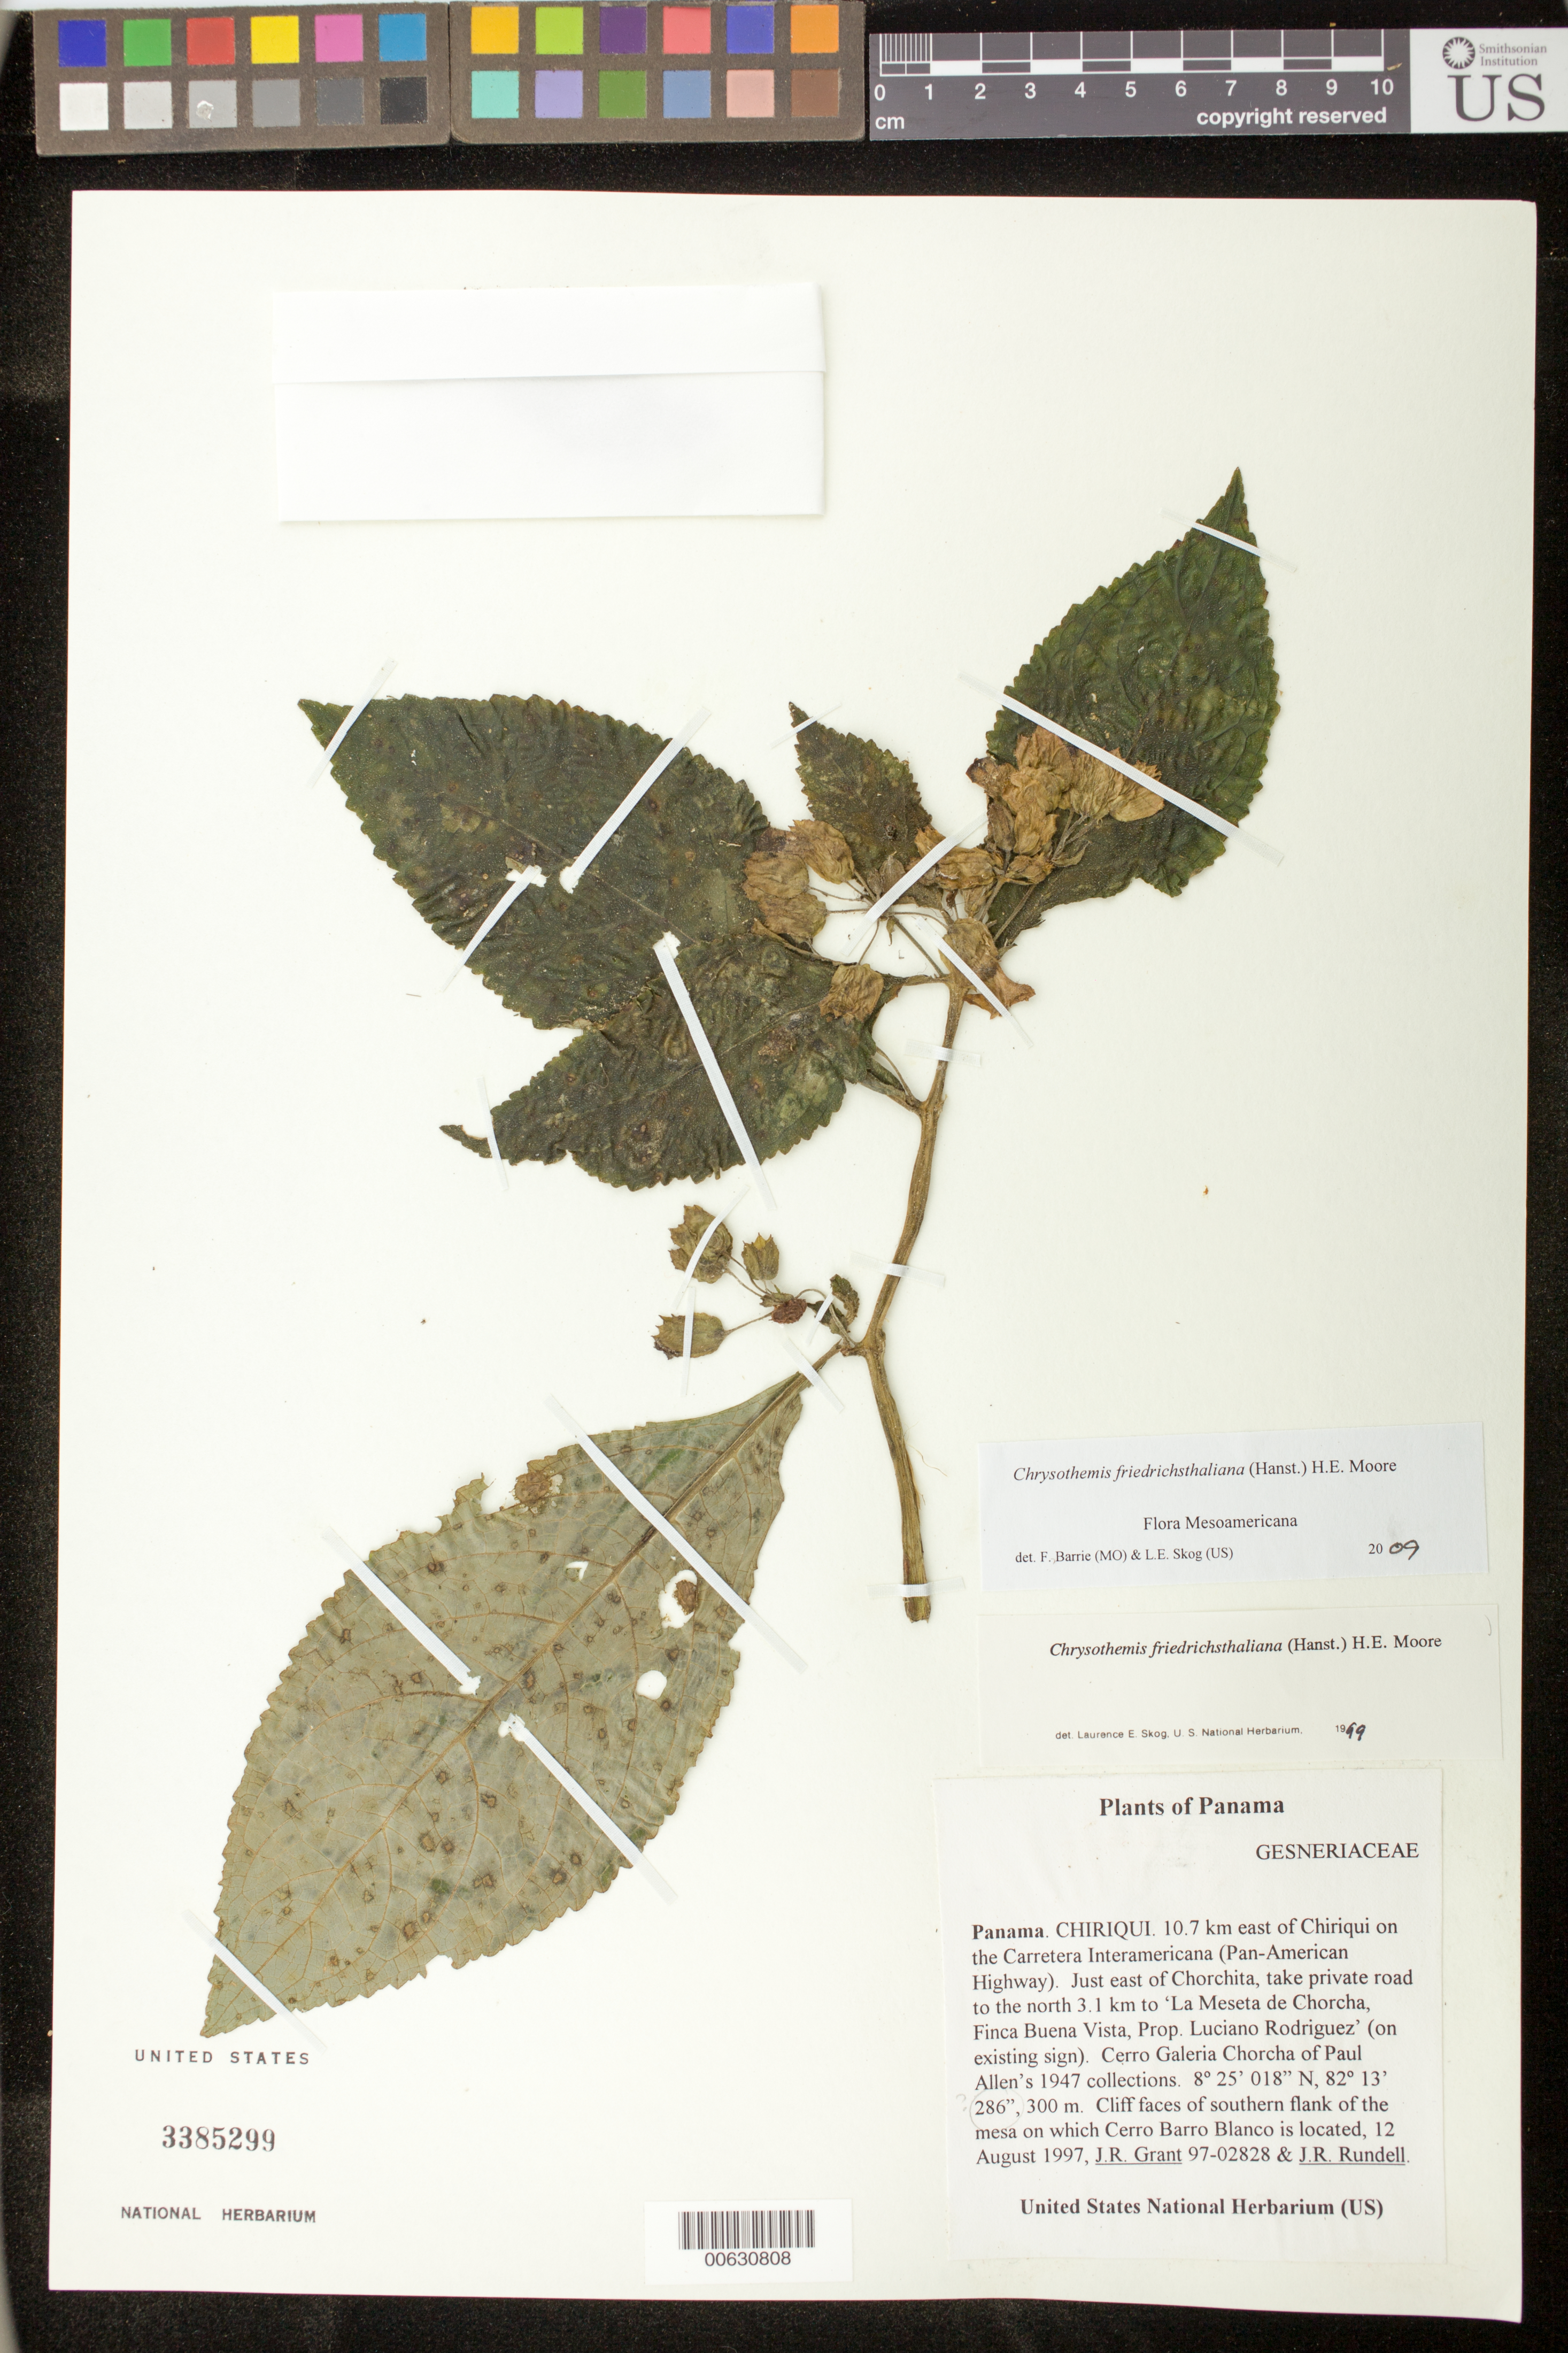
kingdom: Plantae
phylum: Tracheophyta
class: Magnoliopsida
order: Lamiales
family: Gesneriaceae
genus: Chrysothemis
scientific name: Chrysothemis friedrichsthaliana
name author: (Hanst.) H.E. Moore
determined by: Skog, Laurence E.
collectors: J. R. Grant & J. R. Rundell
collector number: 9702828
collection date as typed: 12 Aug 1997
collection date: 1997-08-12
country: Panama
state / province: Chiriquí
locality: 10.7 km east of Chiriqui on the Carretera Interamericana (Pan-American Highway), just east of Chorchita, take private road to the north 3.1 km to 'La Meseta de Chorcha, Finca Buena Vista, Prop. Luciano Rodriguez' (on existing sign), Cerro Galeria Chorcha of Paul Allen's 1947 collections, Cliff faces of southern flank of the mesa on which Cerro Barro Blanco is located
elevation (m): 300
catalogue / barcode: US 3385299